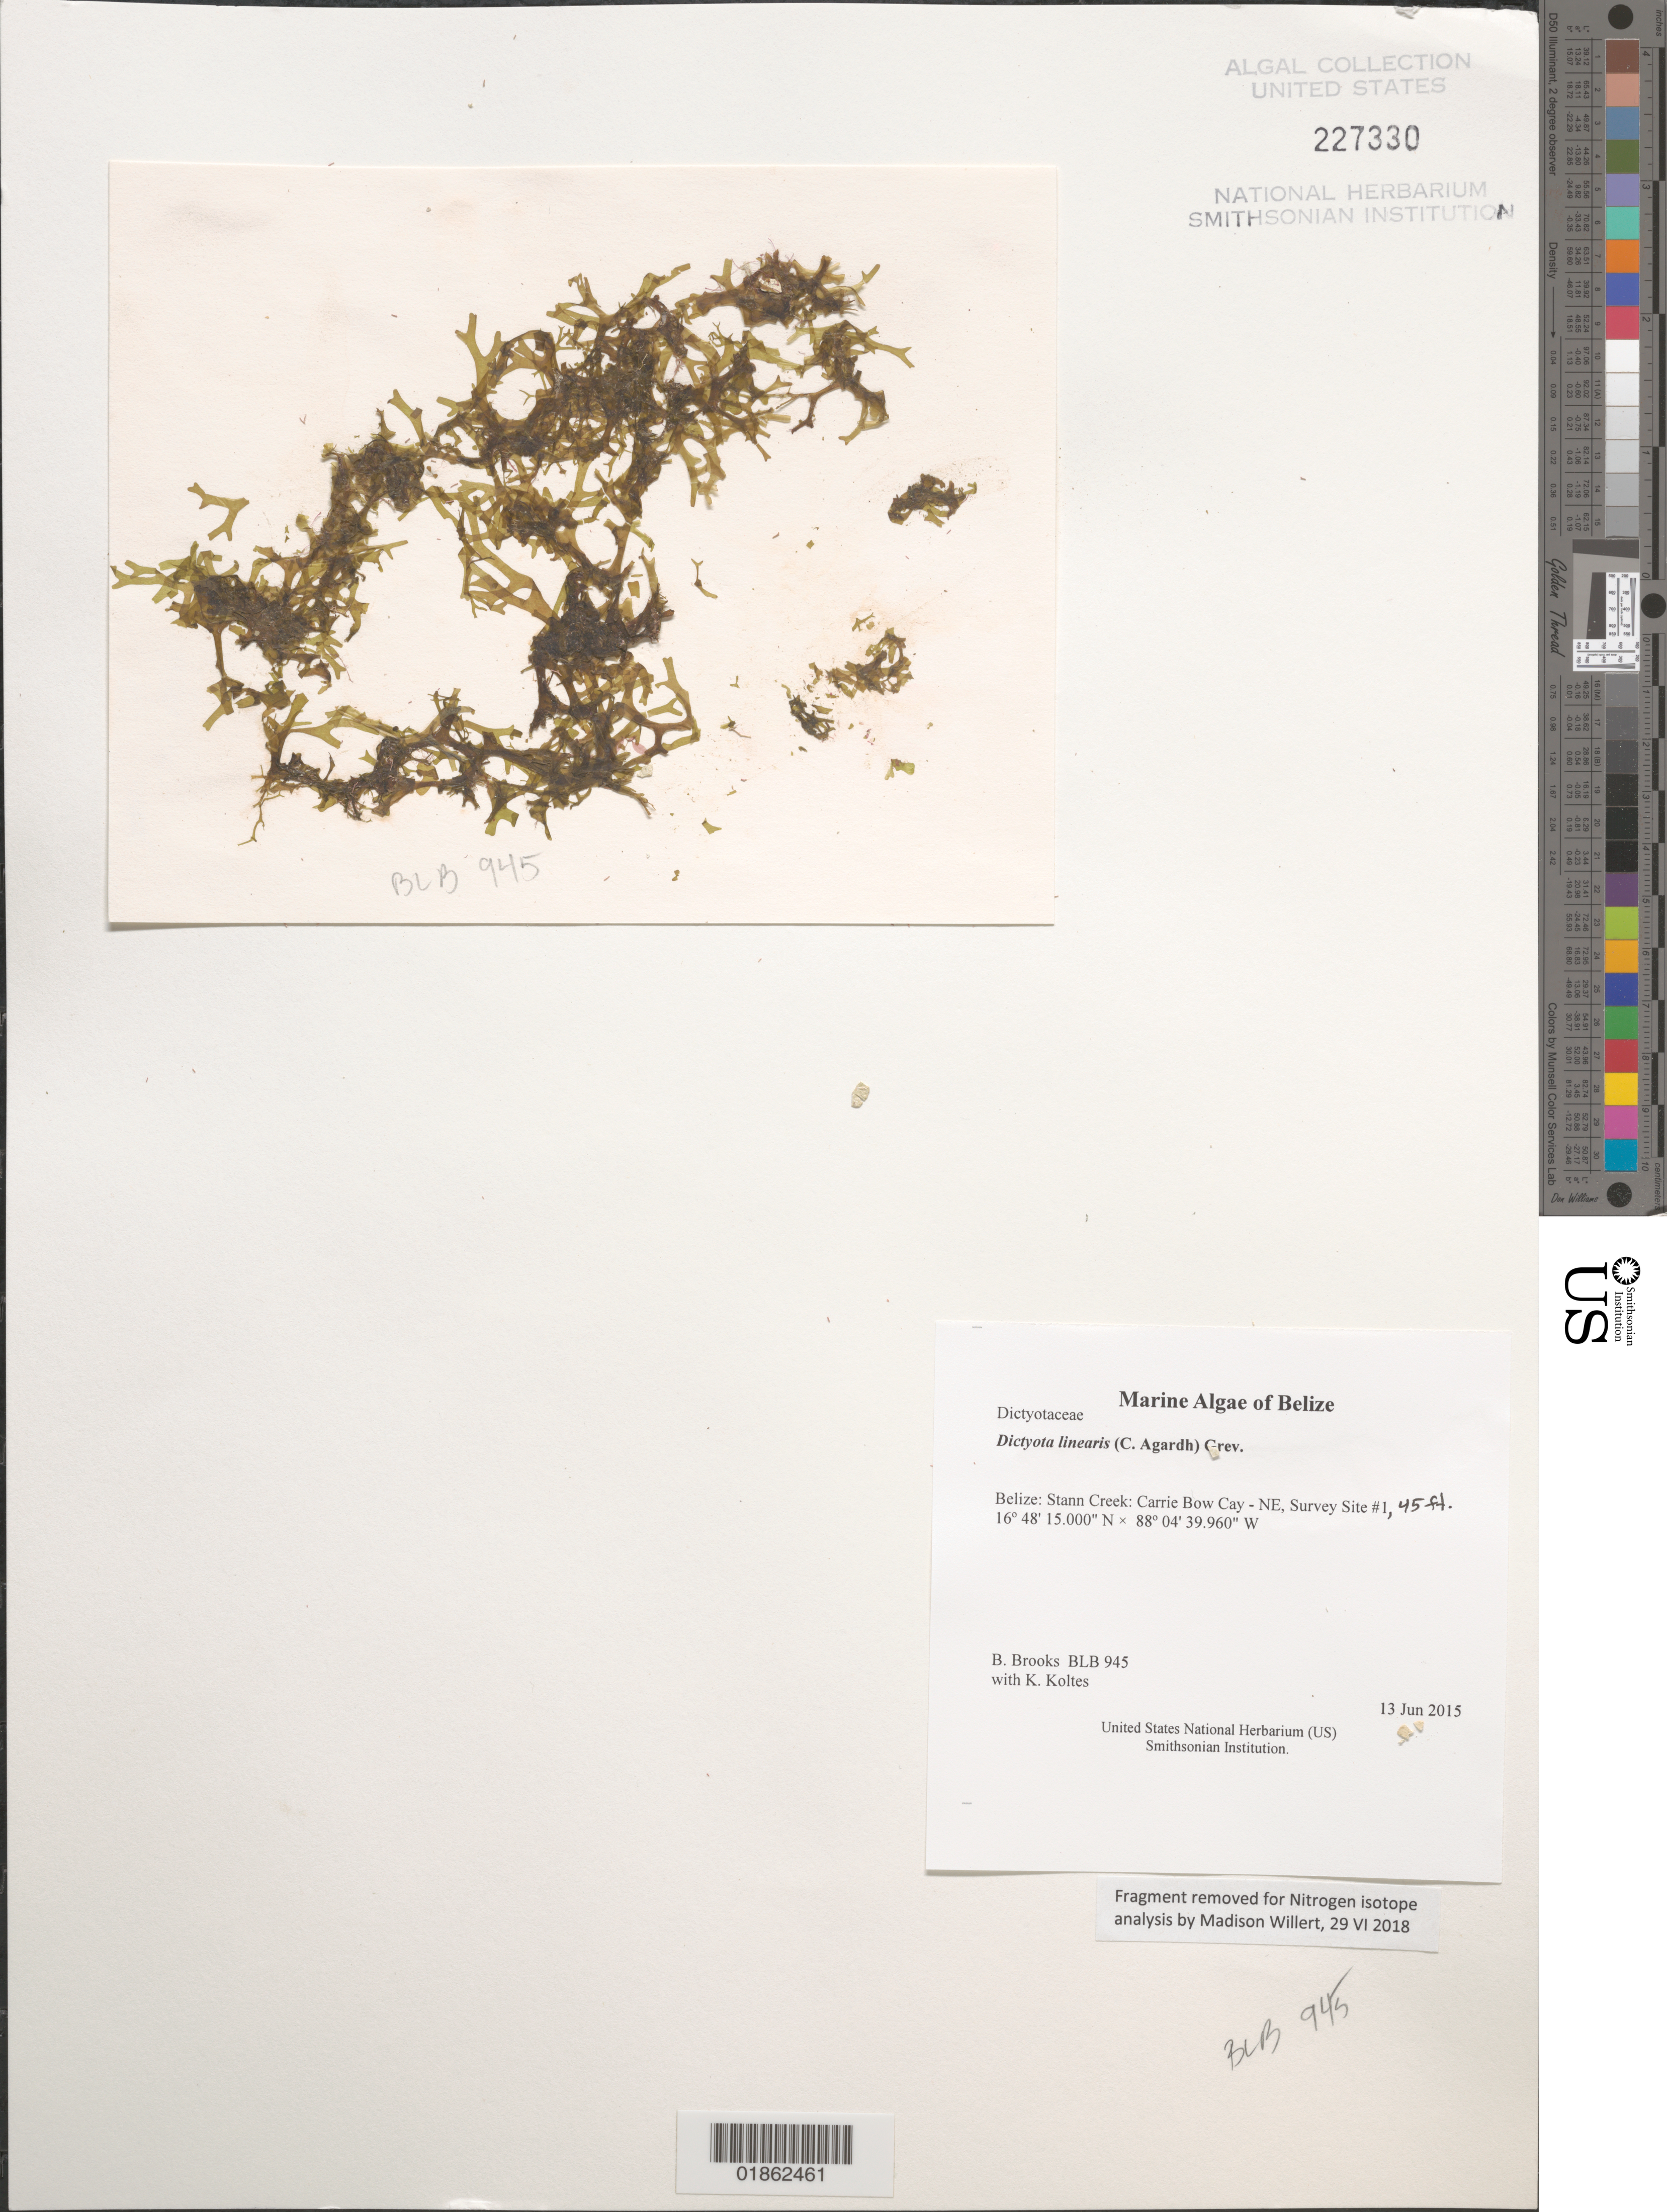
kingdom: Chromista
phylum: Ochrophyta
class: Phaeophyceae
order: Dictyotales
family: Dictyotaceae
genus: Dictyota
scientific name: Dictyota linearis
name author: (C. Agardh) Grev.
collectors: B. Brooks & K. Koltes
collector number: BLB 945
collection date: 2015-06-13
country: Belize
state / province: Stann Creek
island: Carrie Bow Cay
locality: Carrie Bow Cay - NE, Survey Site #1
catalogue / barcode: US 227330